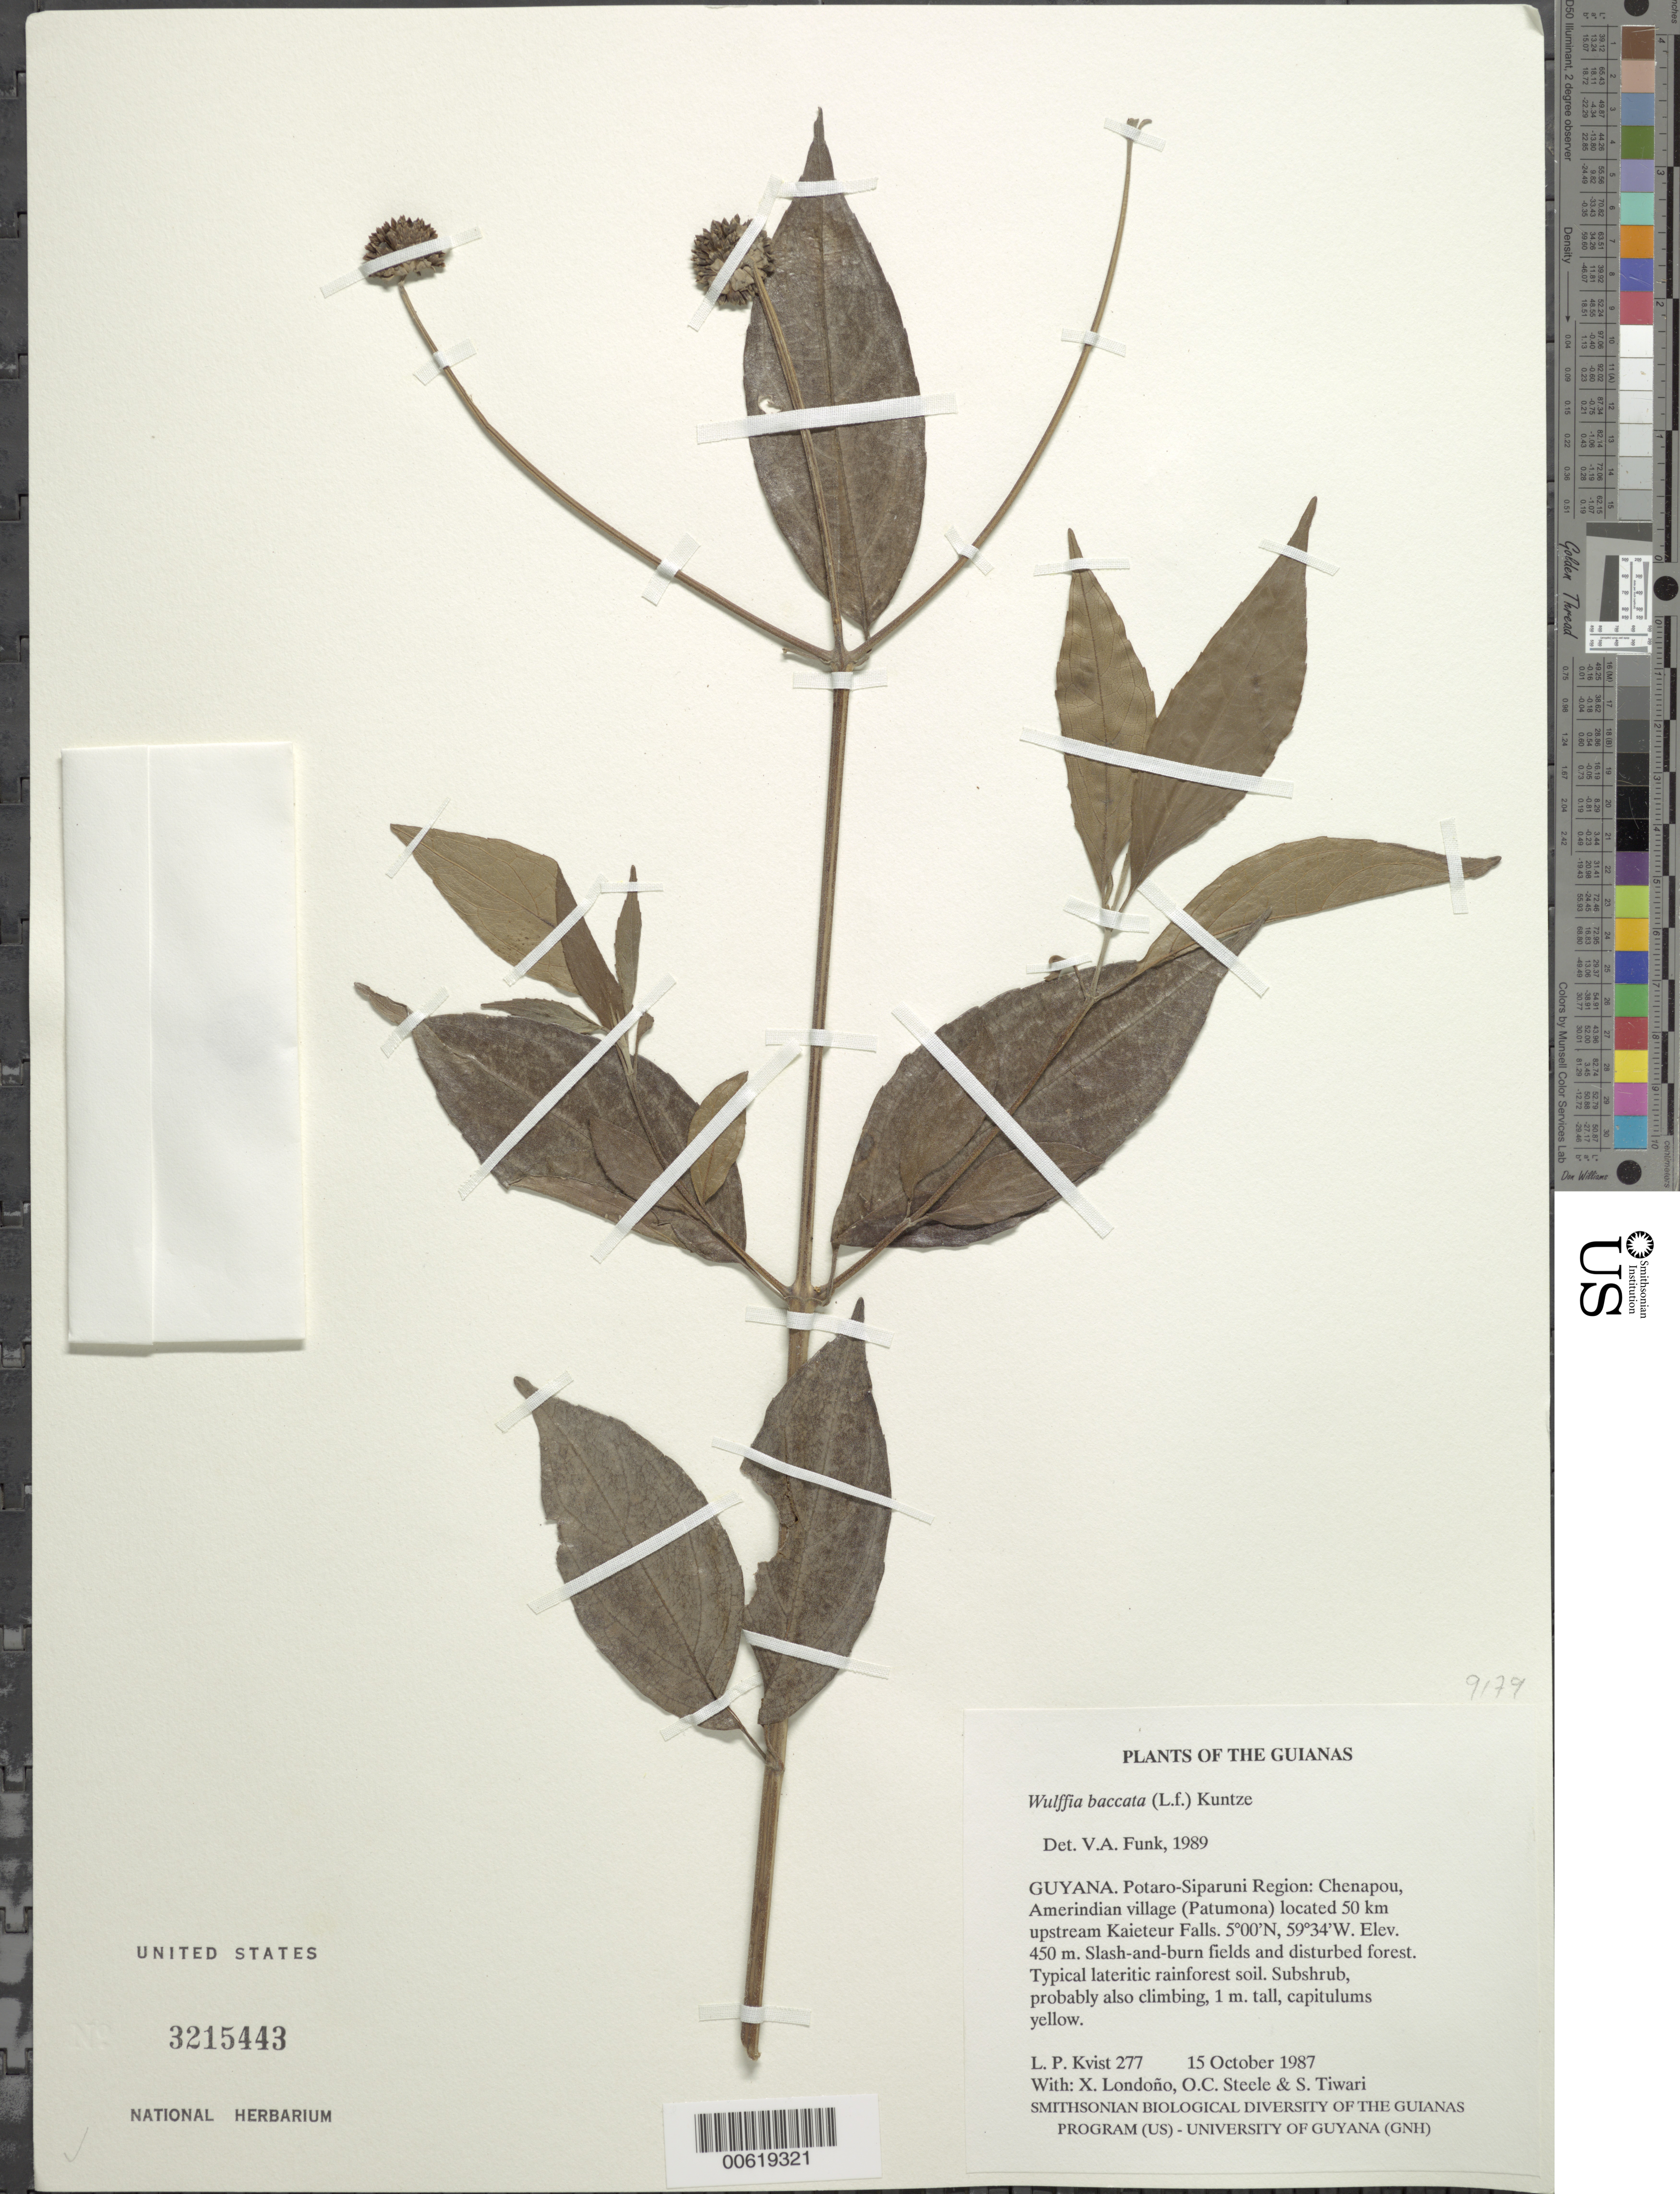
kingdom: Plantae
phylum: Tracheophyta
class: Magnoliopsida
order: Asterales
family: Asteraceae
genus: Wulffia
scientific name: Wulffia baccata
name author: (L. f.) Kuntze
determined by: Funk, Vicki A., (BOT), Smithsonian Institution - National Museum of Natural History (UNITED STATES)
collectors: L. P. Kvist, X. Londoño, O. C. Steele & S. Tiwari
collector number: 277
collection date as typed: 15 October 1987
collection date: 1987-10-15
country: Guyana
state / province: Potaro-Siparuni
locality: Chenapou, Amerindian village (Patumona) located 50 km upstream Kaieteur Falls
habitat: Slash-and-burn fields and disturbed forest. Typical lateritic rainforest soil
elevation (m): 450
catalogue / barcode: US 3215443